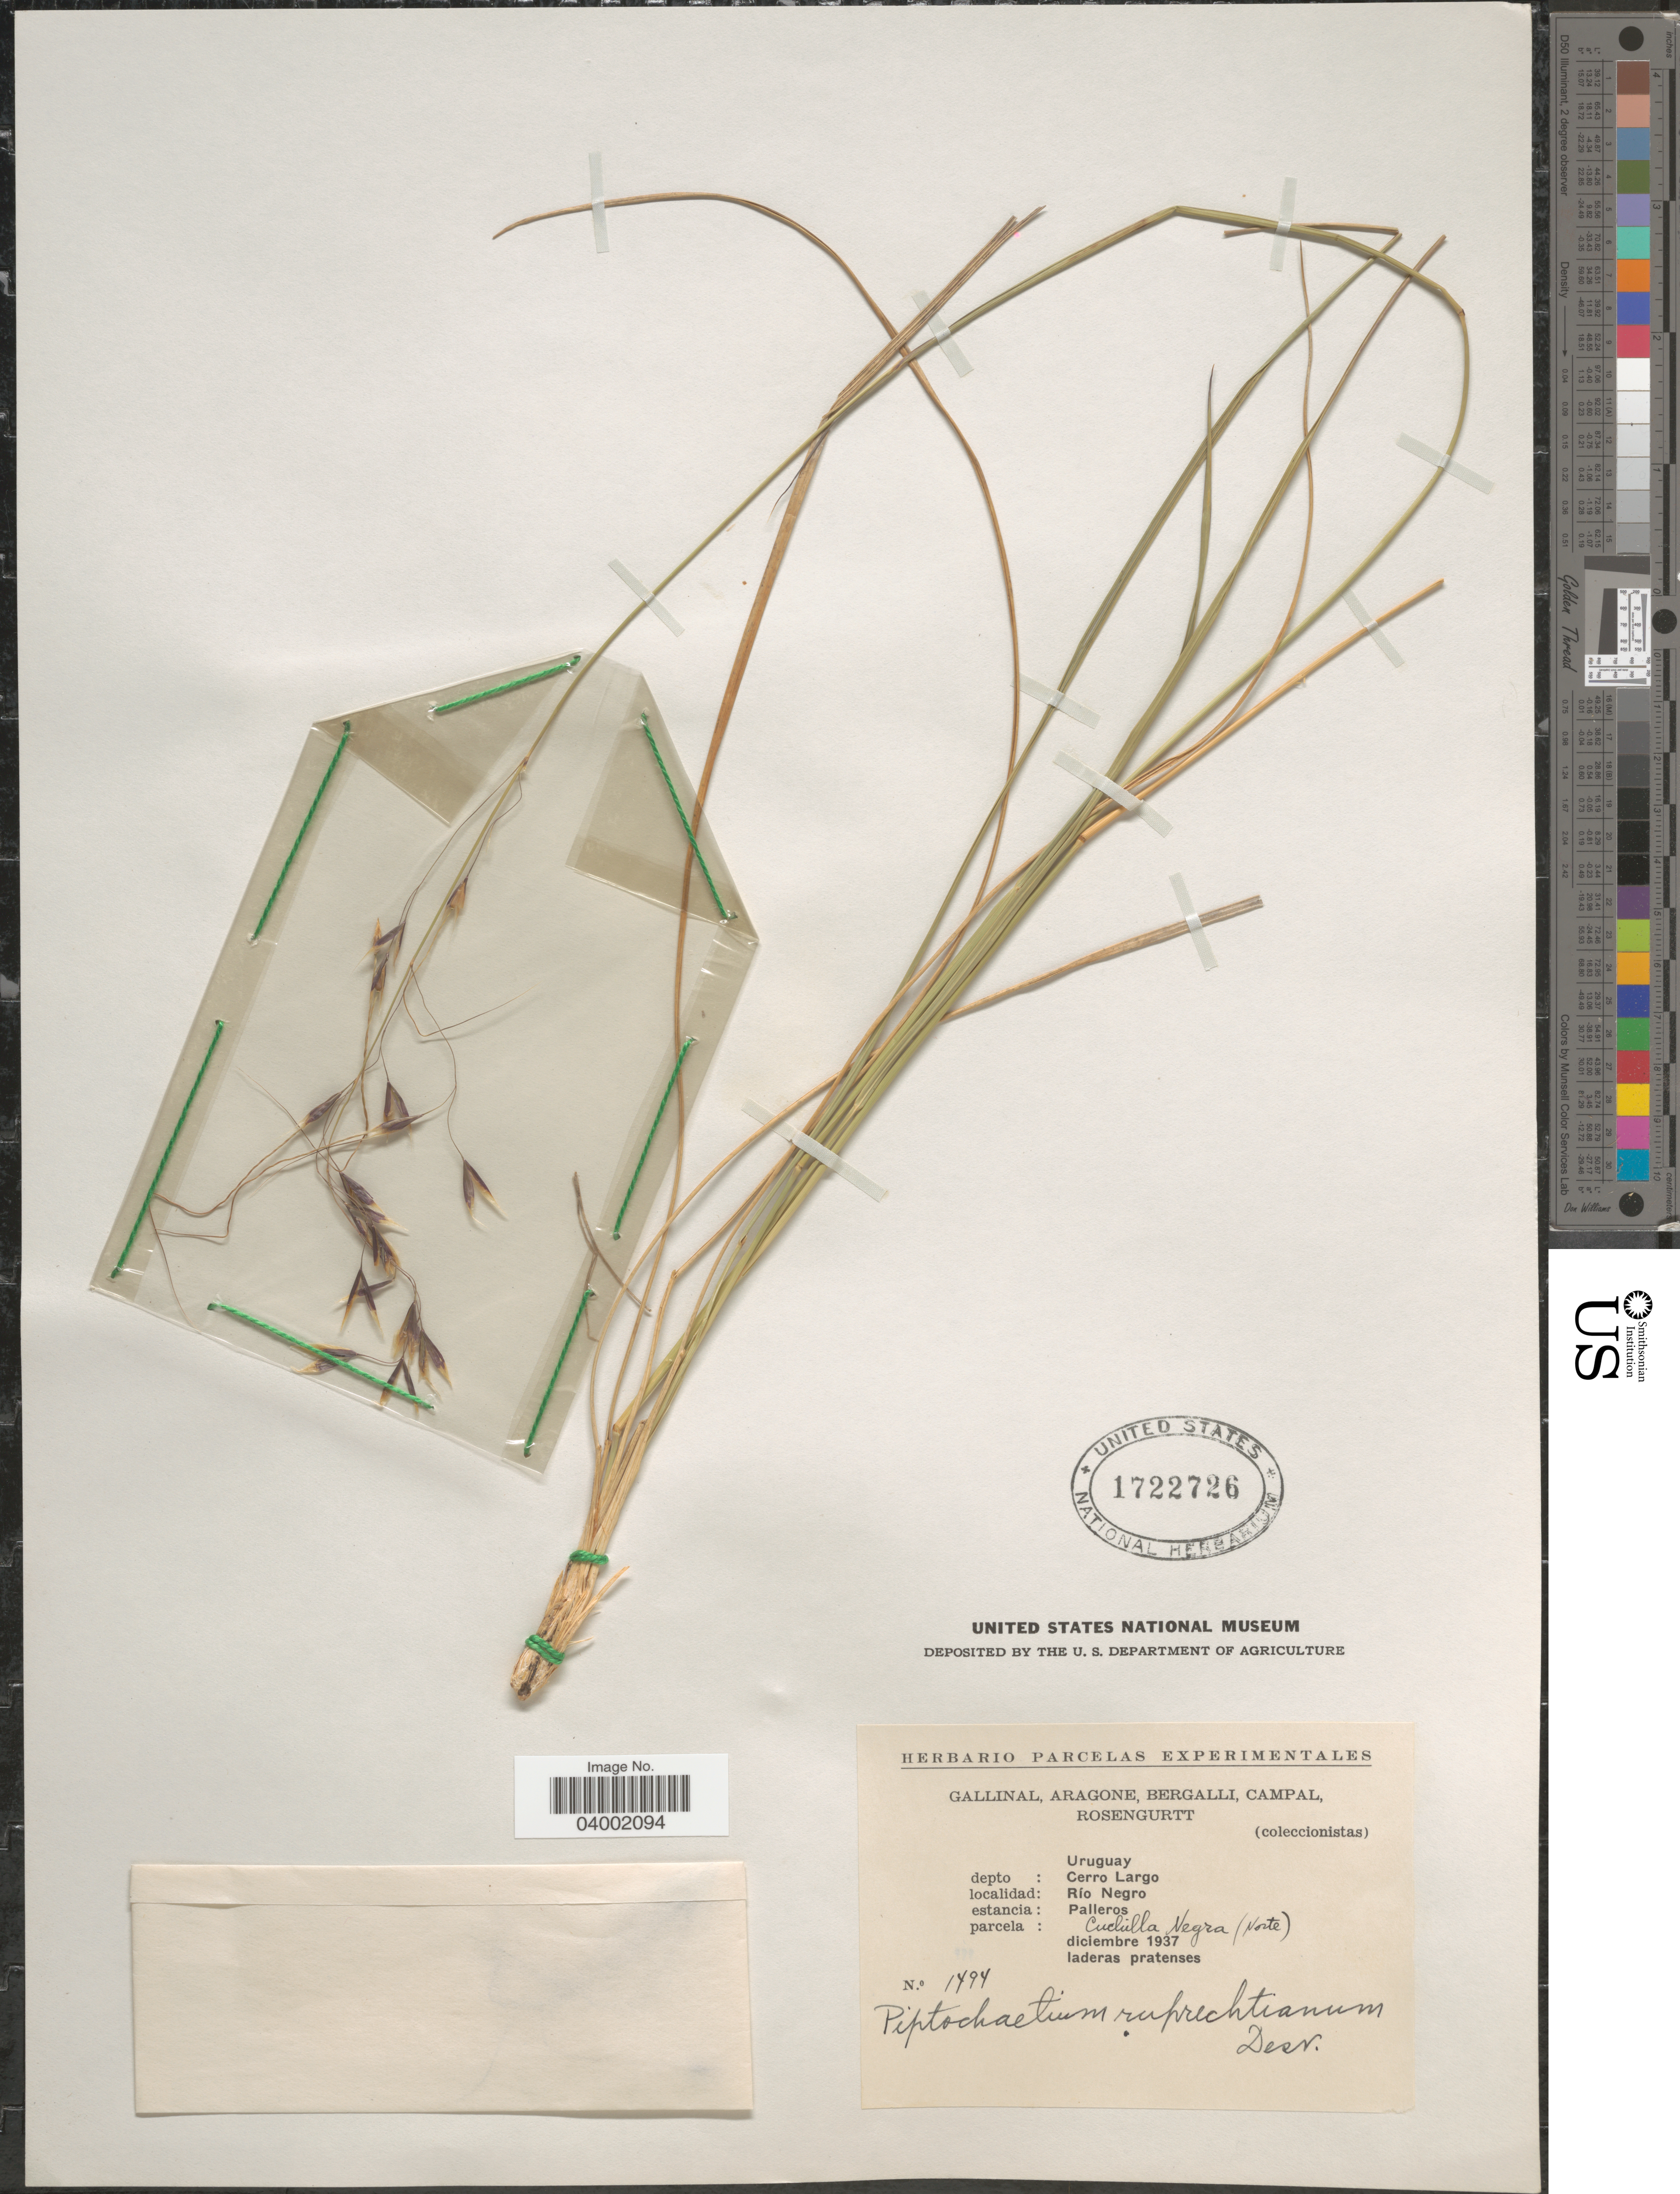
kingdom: Plantae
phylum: Tracheophyta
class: Liliopsida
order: Poales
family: Poaceae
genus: Piptochaetium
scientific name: Piptochaetium ruprechtianum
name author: É. Desv.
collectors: -. Gallinal, -- Aragone, -- Bergalli, -- Campal & Rosengurtt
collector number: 1494*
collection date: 1937-12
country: Uruguay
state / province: Cerro Largo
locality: Depto: Cerro Largo. Río Negro. Estancia: Palleros. Parcela: Cuchilla Negra (Norte).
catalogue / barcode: US 1722726